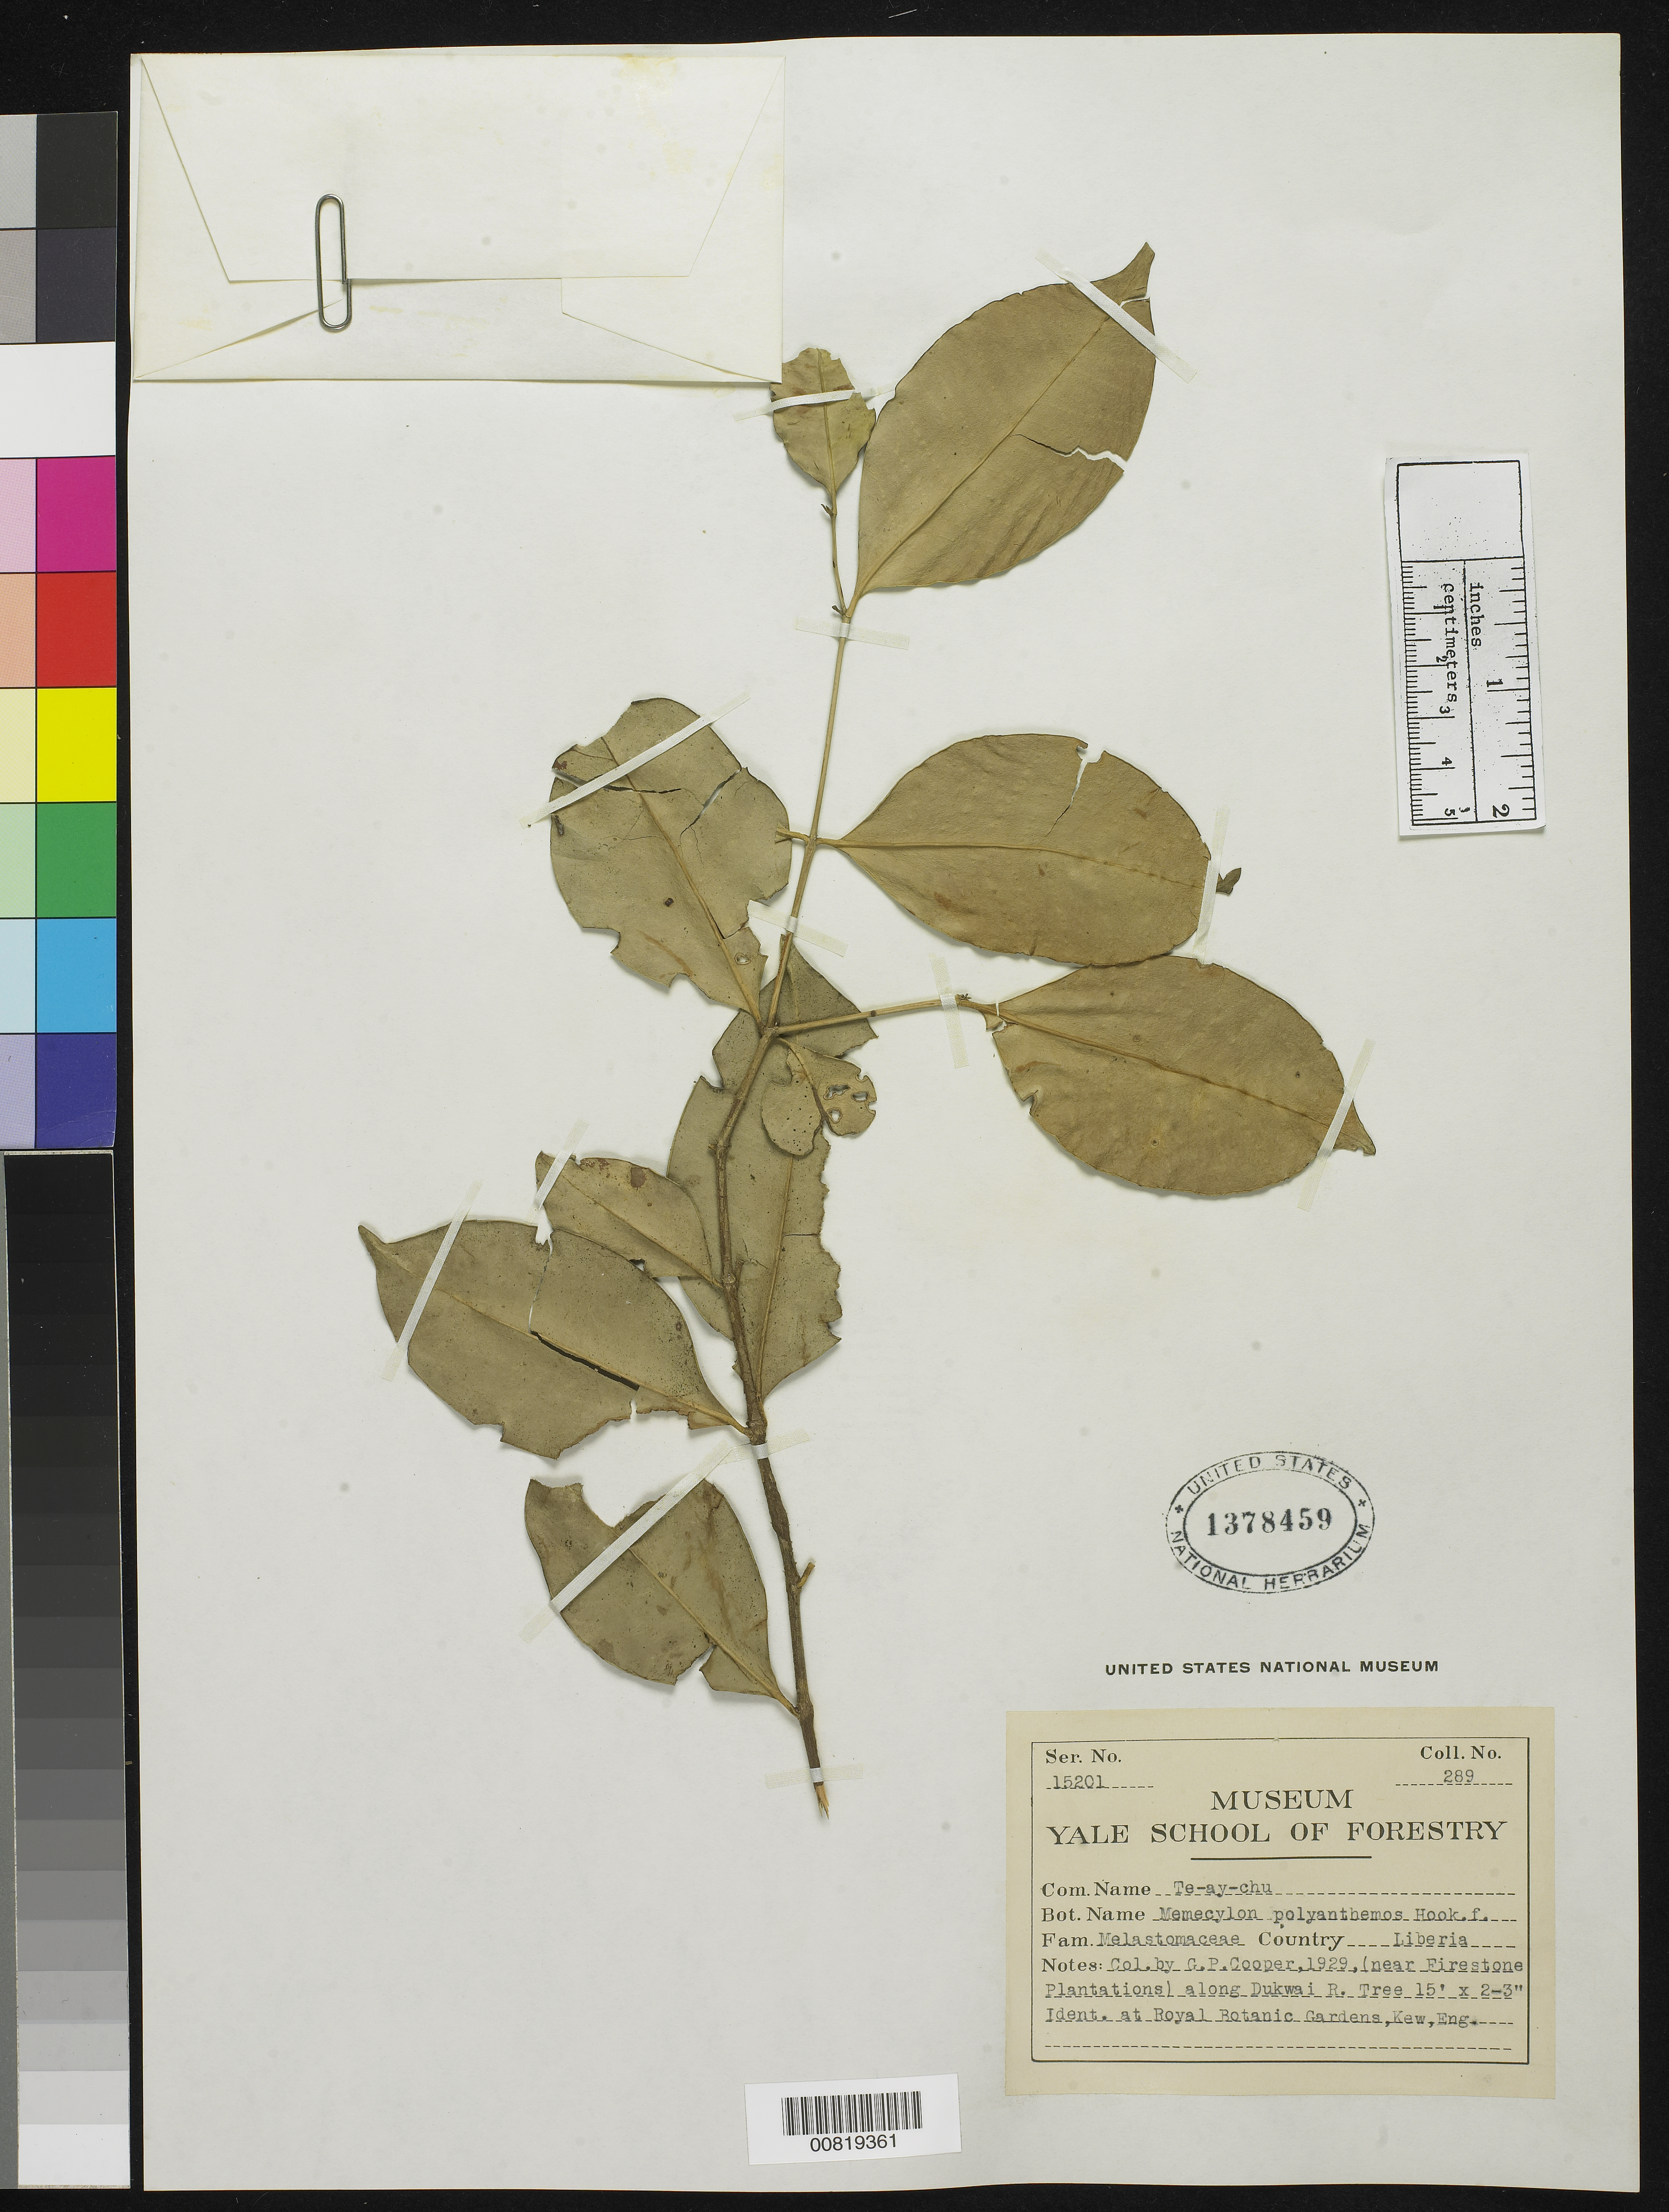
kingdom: Plantae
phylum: Tracheophyta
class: Magnoliopsida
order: Myrtales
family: Melastomataceae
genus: Memecylon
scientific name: Memecylon polyanthemos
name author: Hook. f.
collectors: G. Cooper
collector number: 289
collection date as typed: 1929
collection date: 1929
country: Liberia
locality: (near Firestone Plantations) along Dukwai River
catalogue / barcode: US 1378459